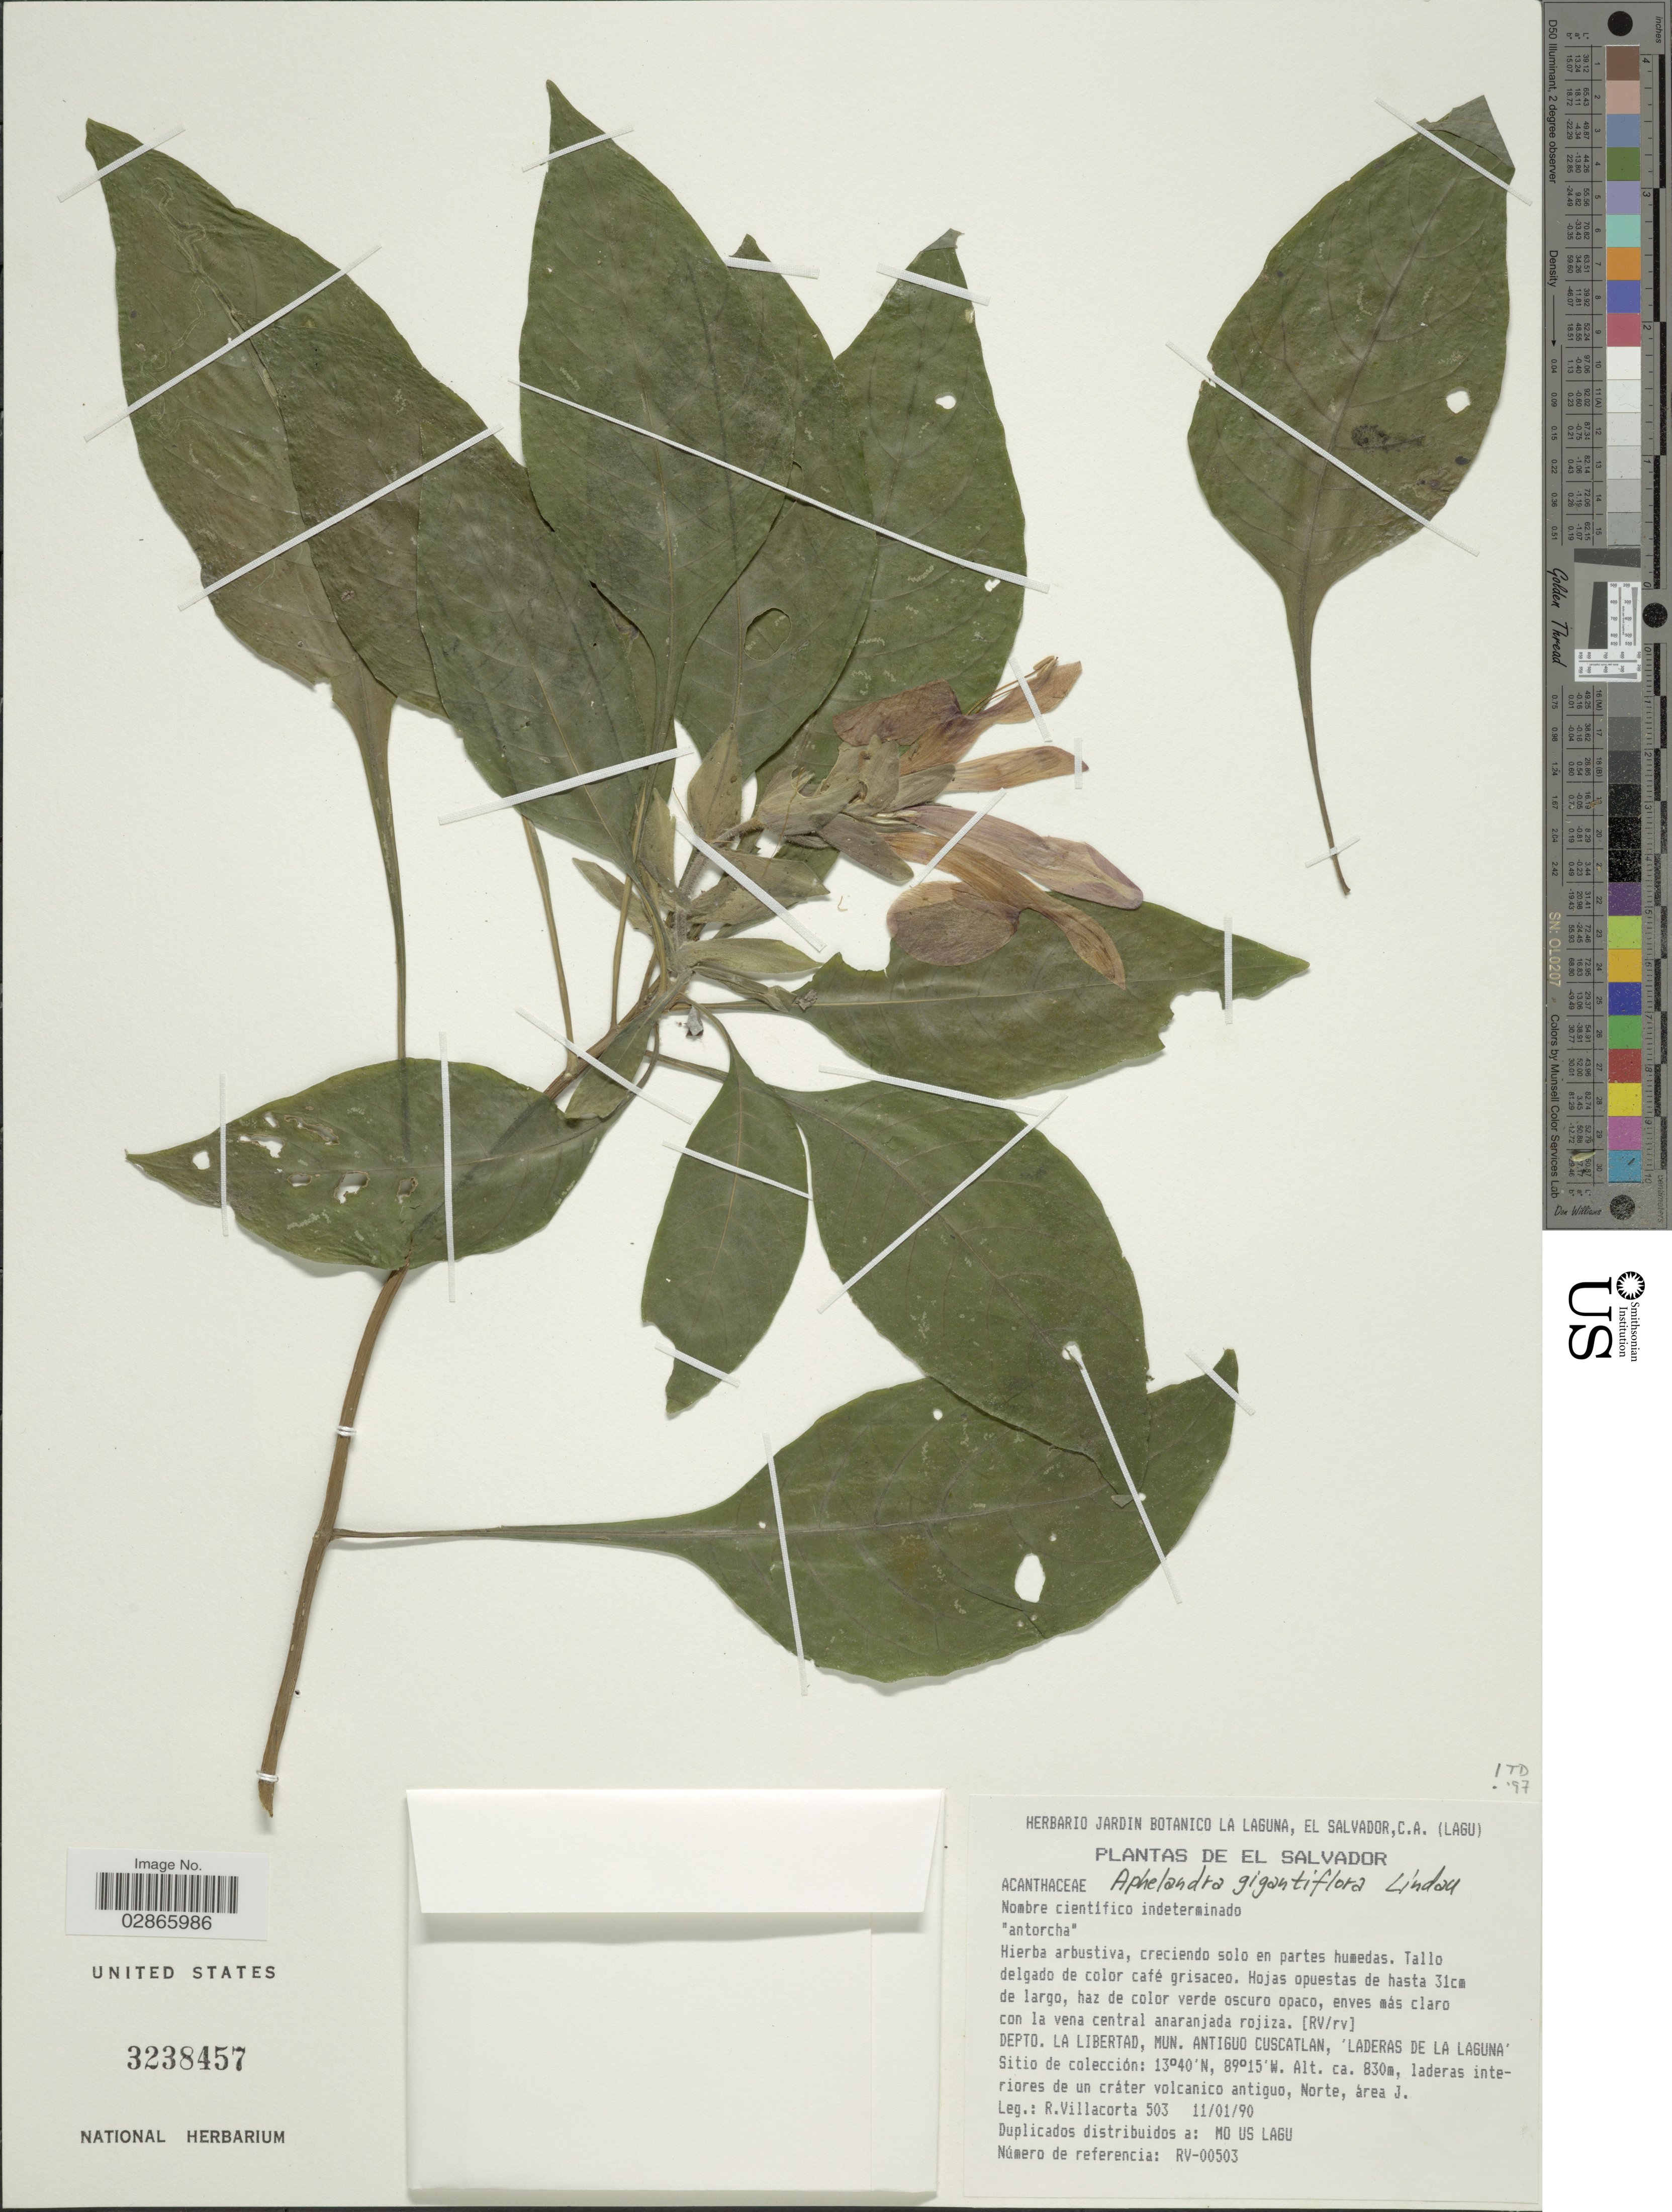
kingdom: Plantae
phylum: Tracheophyta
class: Magnoliopsida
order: Lamiales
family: Acanthaceae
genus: Aphelandra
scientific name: Aphelandra gigantiflora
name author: Lindau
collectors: R. Villacorta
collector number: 503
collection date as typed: Transcribed d/m/y: 11/1/90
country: El Salvador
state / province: La Libertad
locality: Depto. La Libertad, Mun. Antiguo Cuscatlan, 'Laderas de la Laguna'.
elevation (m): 830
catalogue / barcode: US 3238457